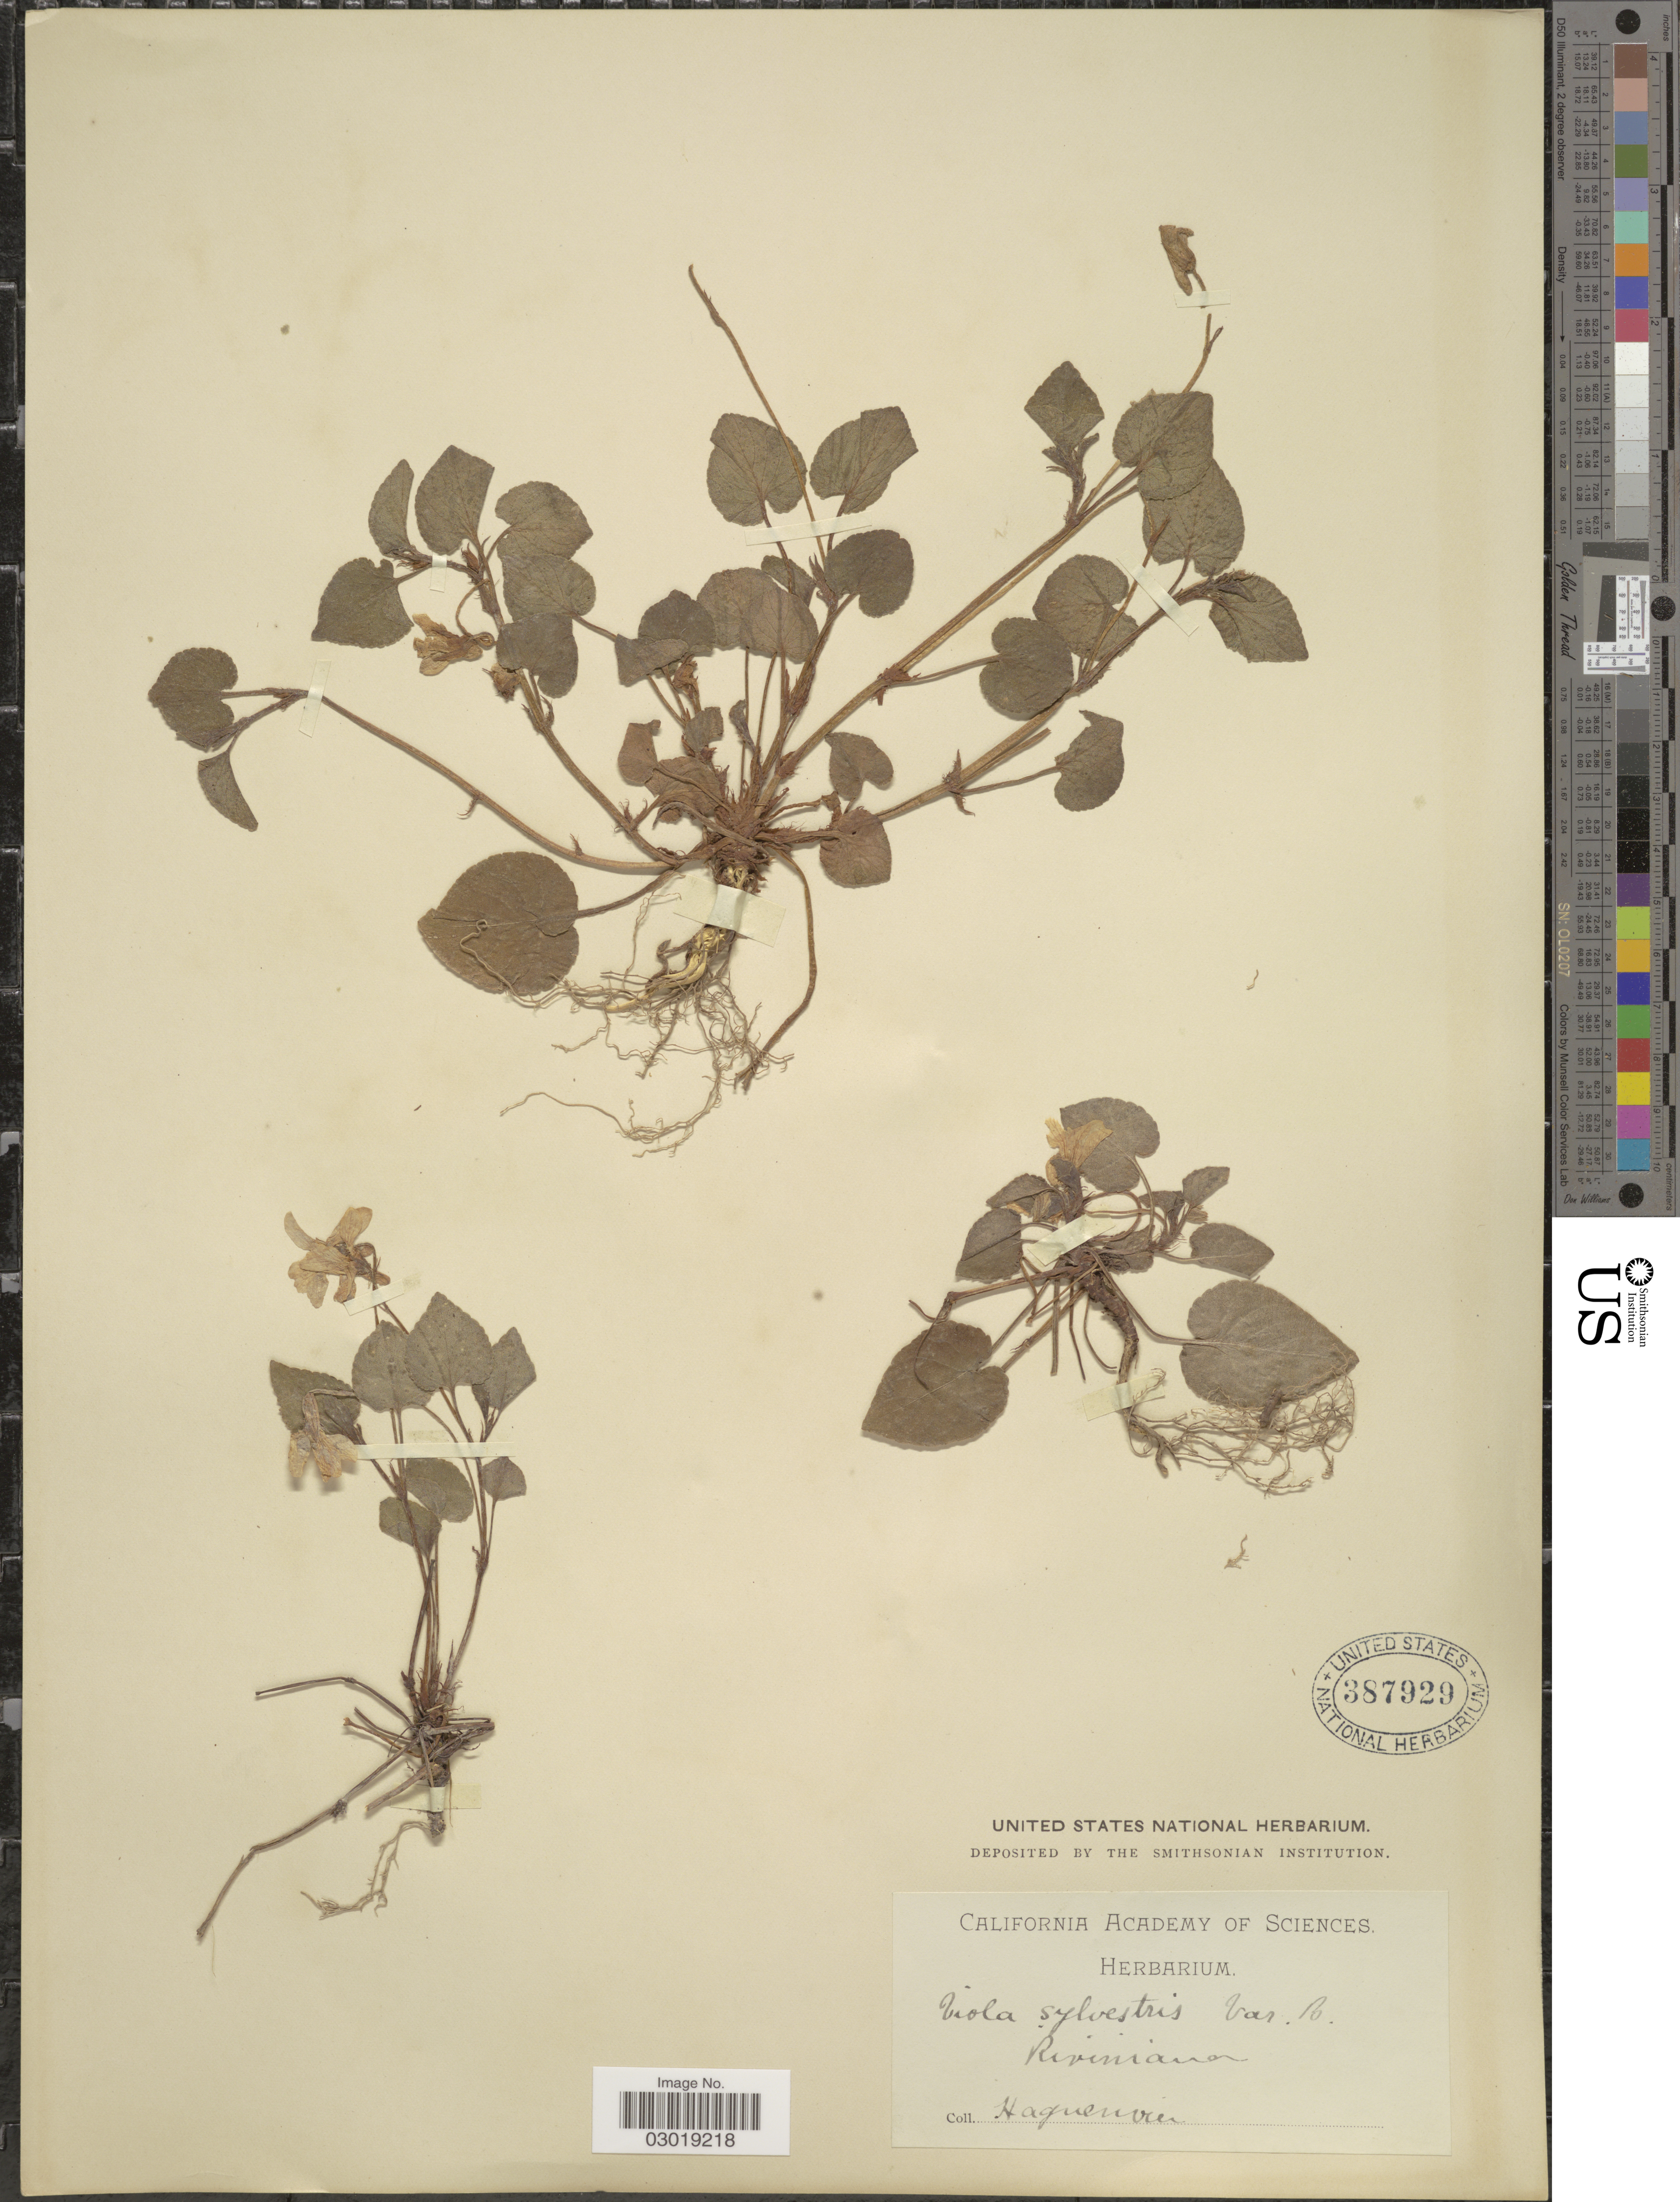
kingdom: Plantae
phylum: Tracheophyta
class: Magnoliopsida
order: Malpighiales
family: Violaceae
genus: Viola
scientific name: Viola sylvestris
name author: Lam.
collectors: Haguenvier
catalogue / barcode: US 387929